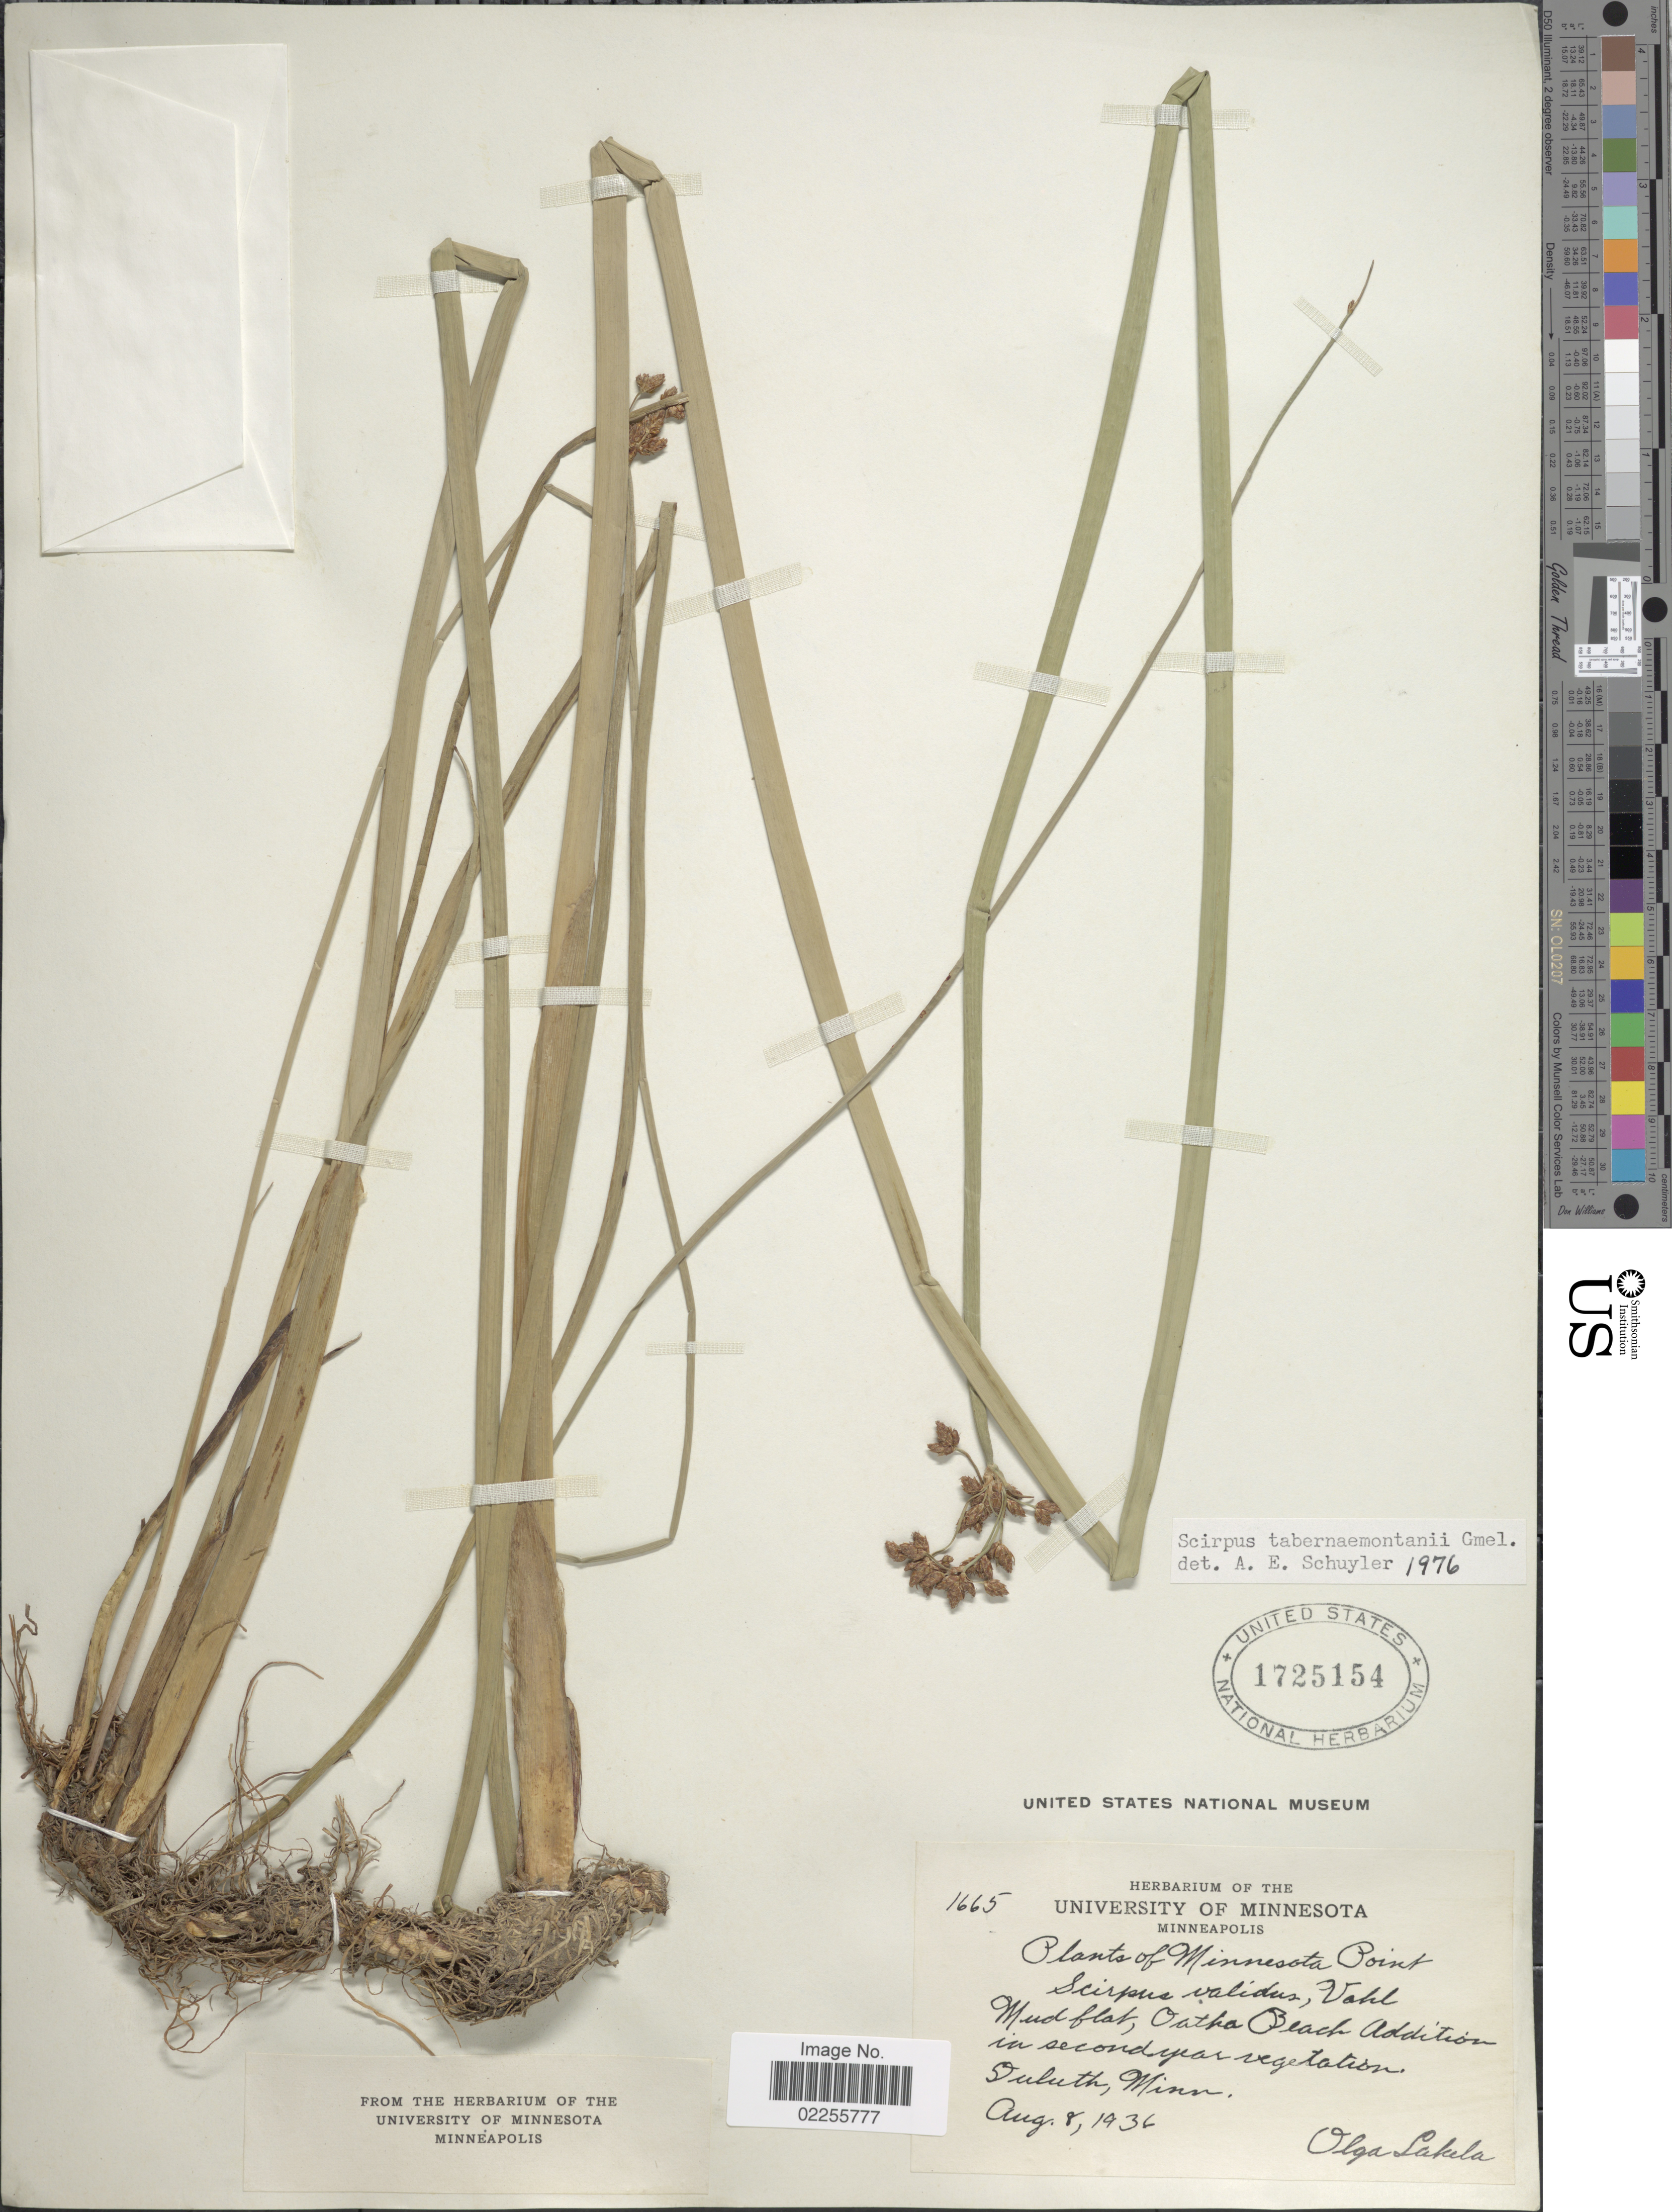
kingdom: Plantae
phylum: Tracheophyta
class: Liliopsida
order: Poales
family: Cyperaceae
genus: Schoenoplectus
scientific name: Schoenoplectus tabernaemontani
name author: (C.C. Gmel.) Palla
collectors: O. K. Lakela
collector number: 1665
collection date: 1936-08-08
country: United States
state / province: Minnesota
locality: Mud flat, Oatka Beach Addition, in second year vegetation, Duluth.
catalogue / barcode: US 1725154